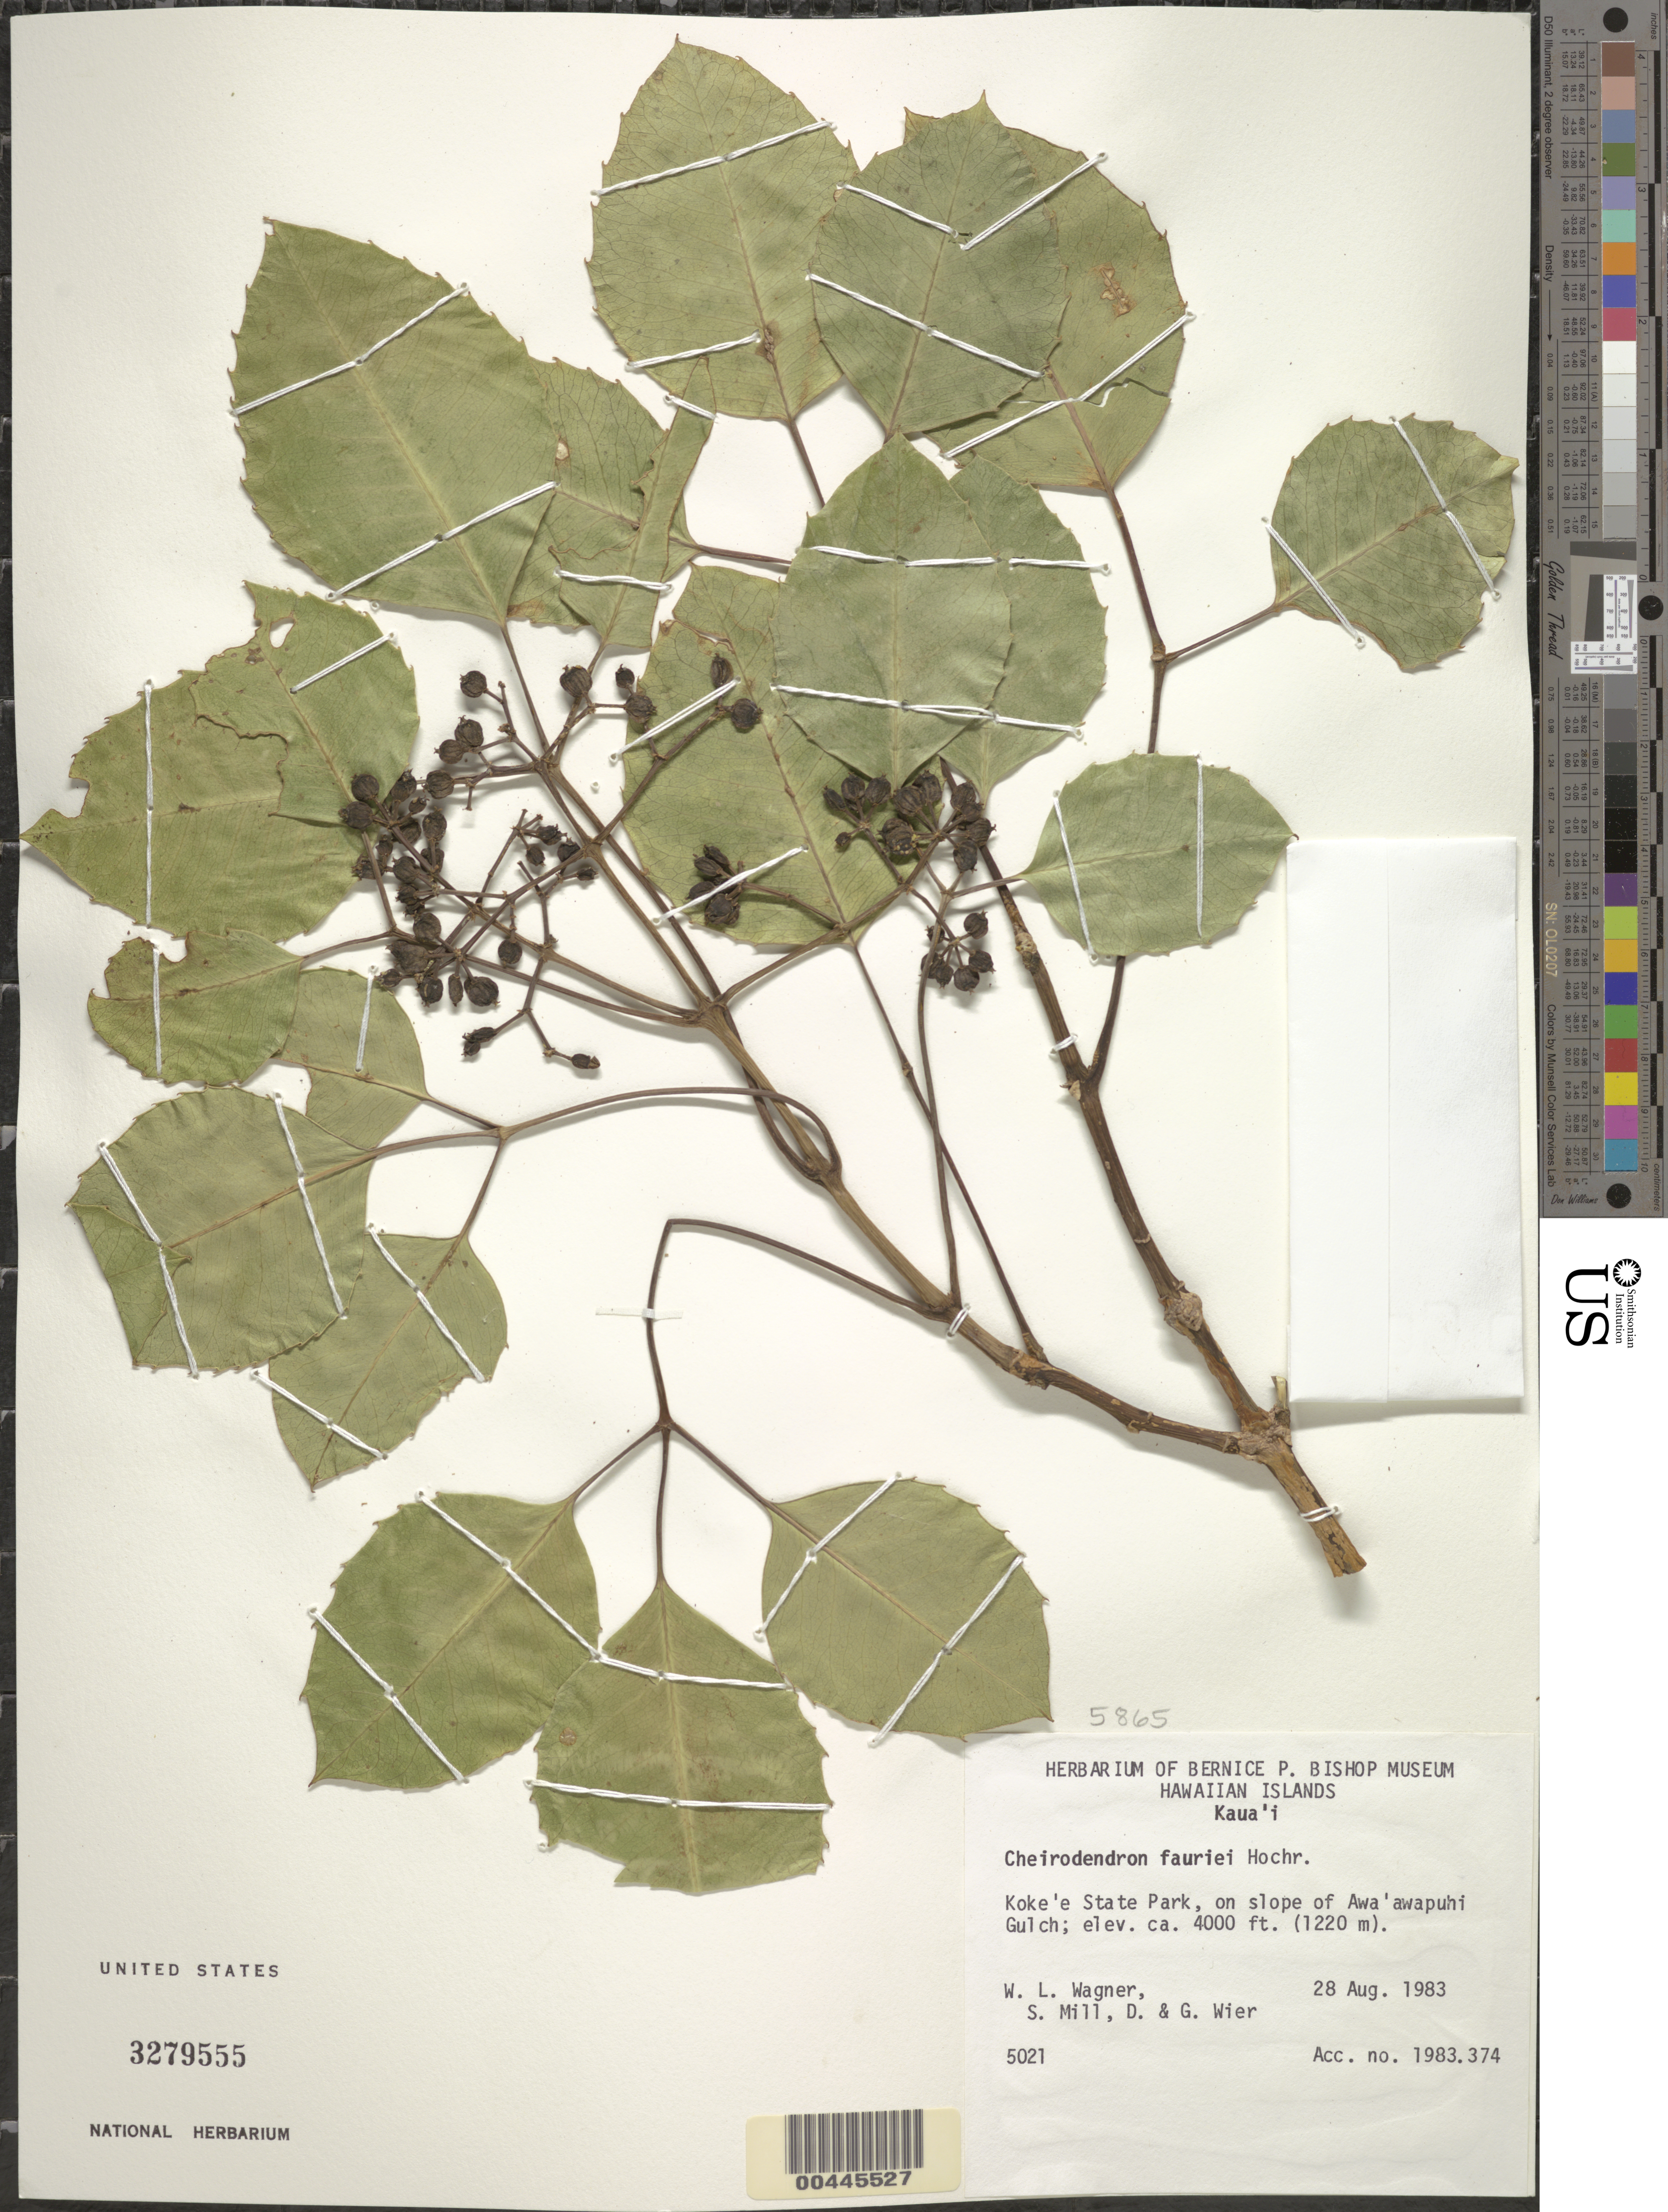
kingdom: Plantae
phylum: Tracheophyta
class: Magnoliopsida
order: Apiales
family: Araliaceae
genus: Cheirodendron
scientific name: Cheirodendron fauriei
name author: Hochr.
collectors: W. L. Wagner, S. W. Miller, D. Wier & G. Wier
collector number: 5021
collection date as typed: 28 Aug 1983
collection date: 1983-08-28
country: United States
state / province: Hawaii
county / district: Kauai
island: Kaua'i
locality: Kokee State Park, on slope of Awa'awapuhi Gulch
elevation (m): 1220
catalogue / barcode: US 3279555